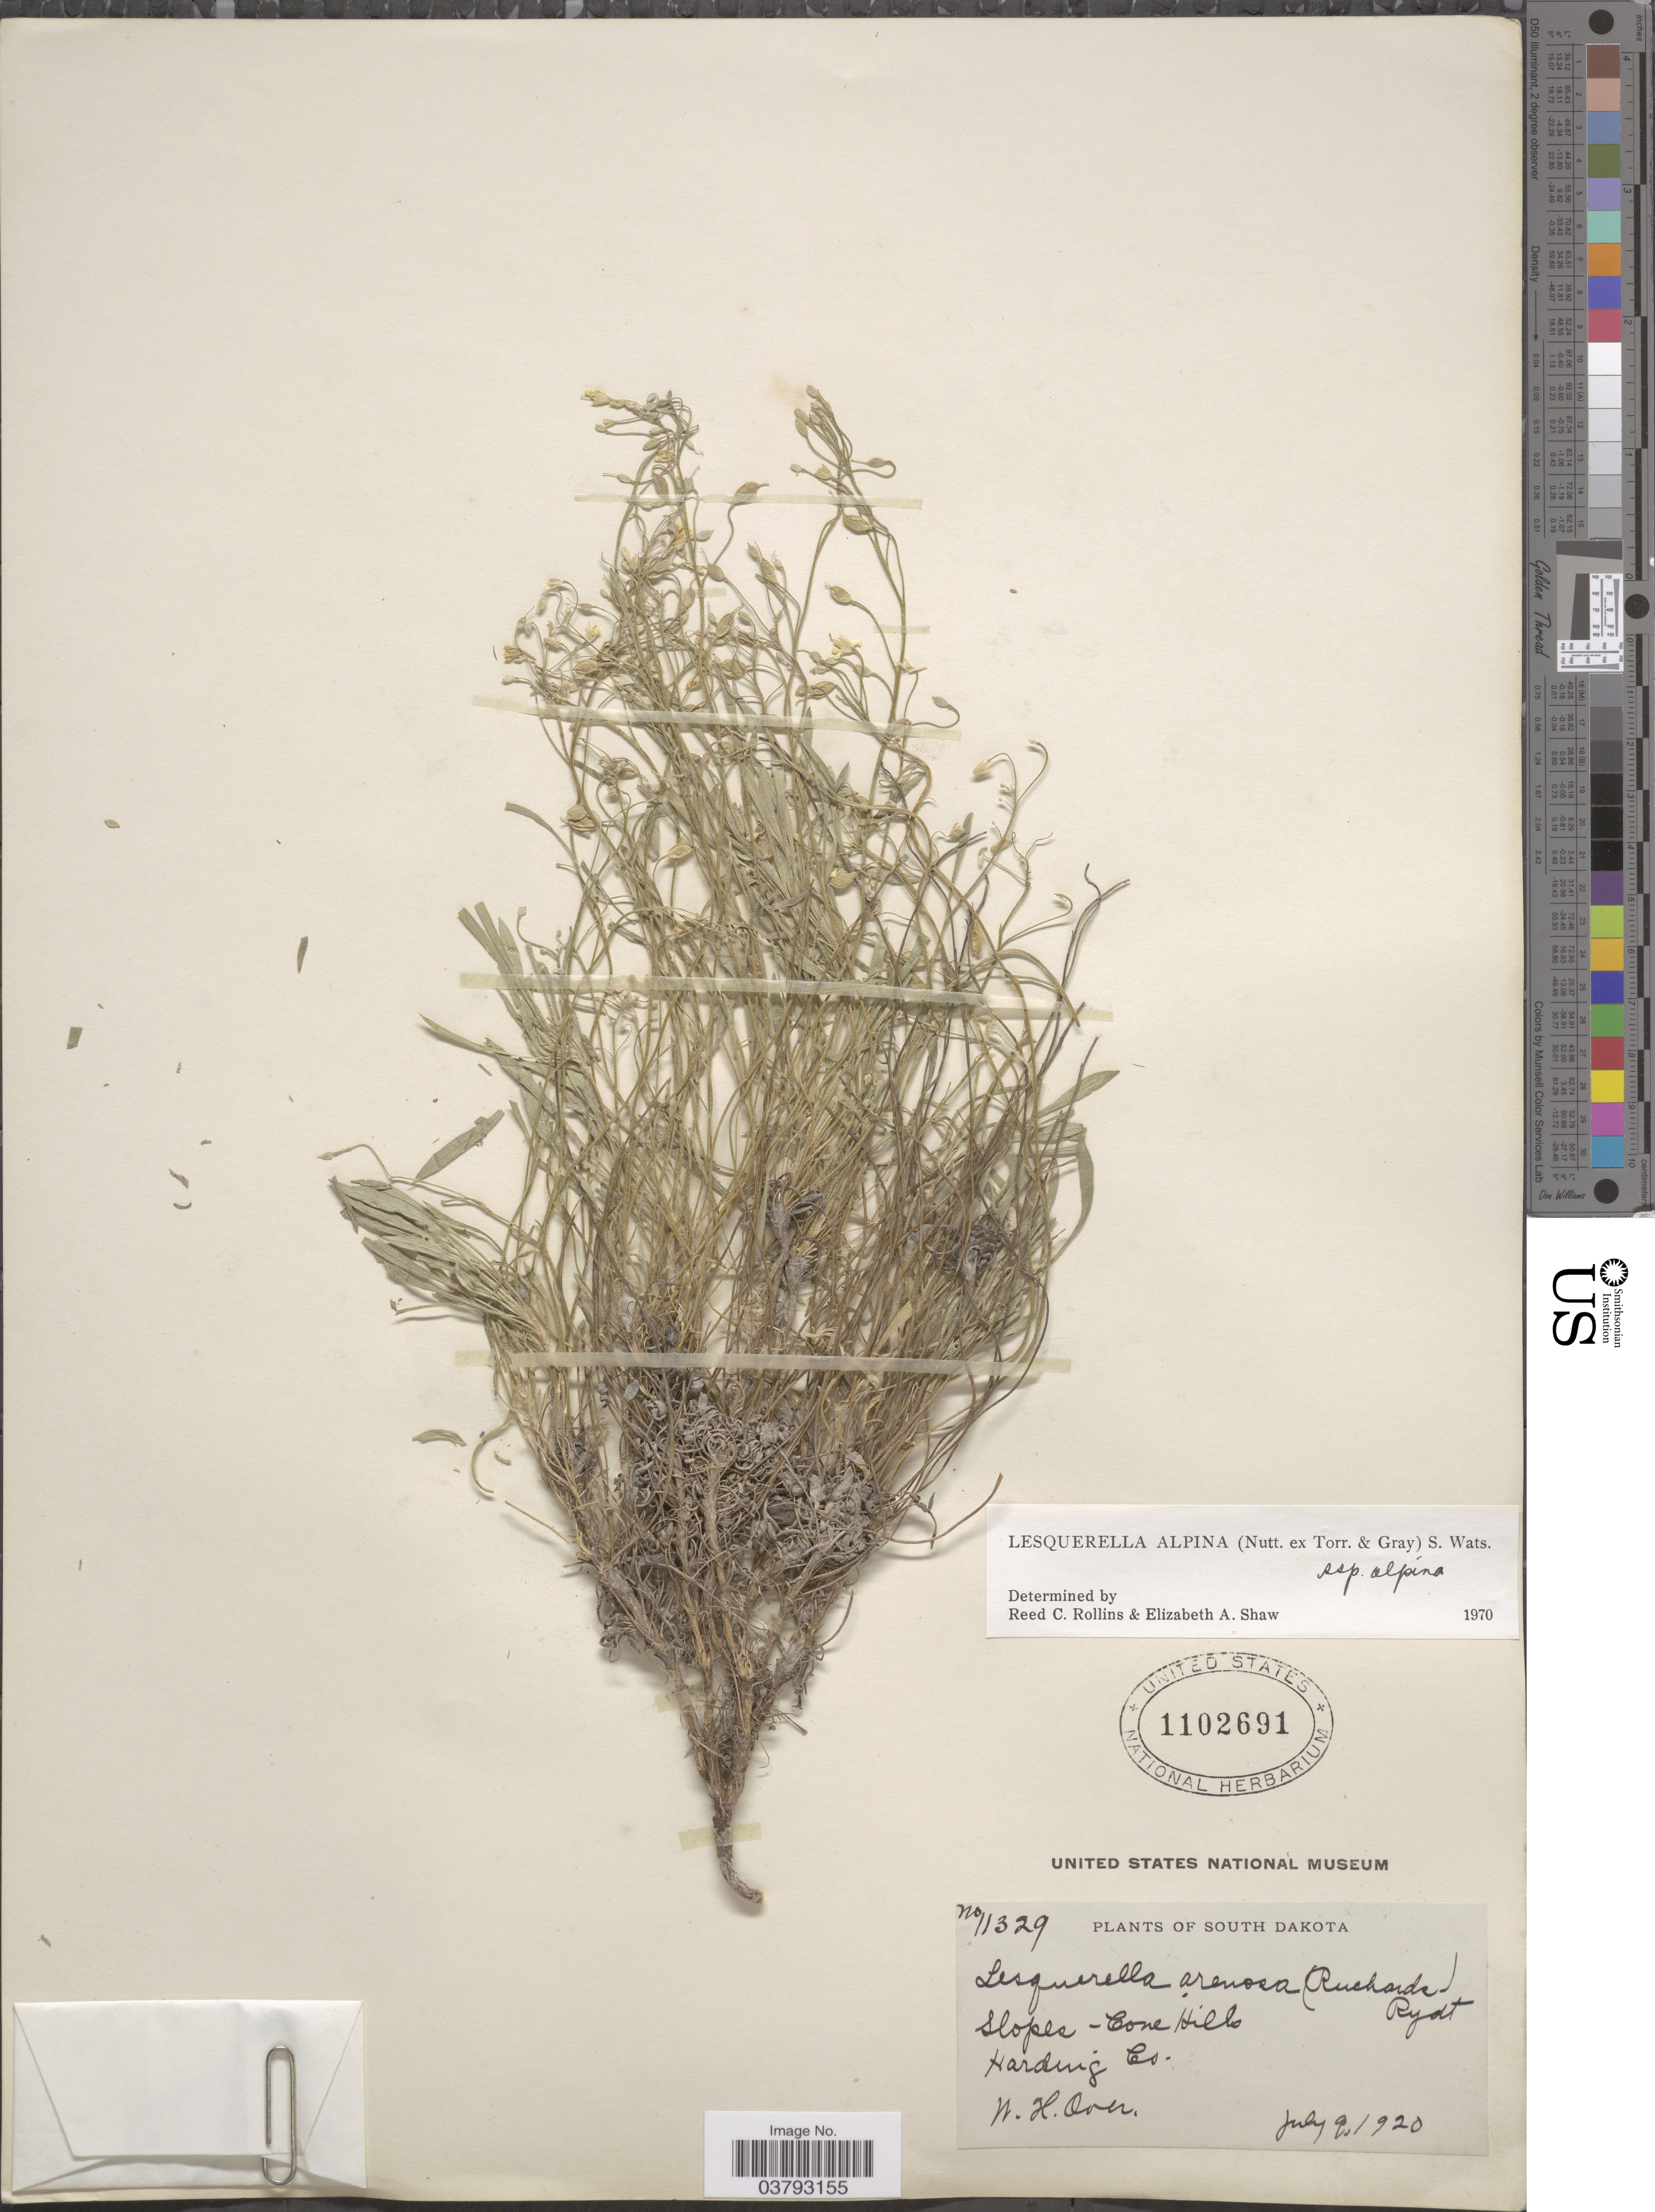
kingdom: Plantae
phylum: Tracheophyta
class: Magnoliopsida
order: Brassicales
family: Brassicaceae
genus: Lesquerella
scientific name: Lesquerella alpina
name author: (Nutt.) S. Watson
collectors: W. Over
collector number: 11329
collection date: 1920-07-09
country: United States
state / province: South Dakota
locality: Slopes - Cone Hills. Harding Co.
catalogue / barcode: US 1102691